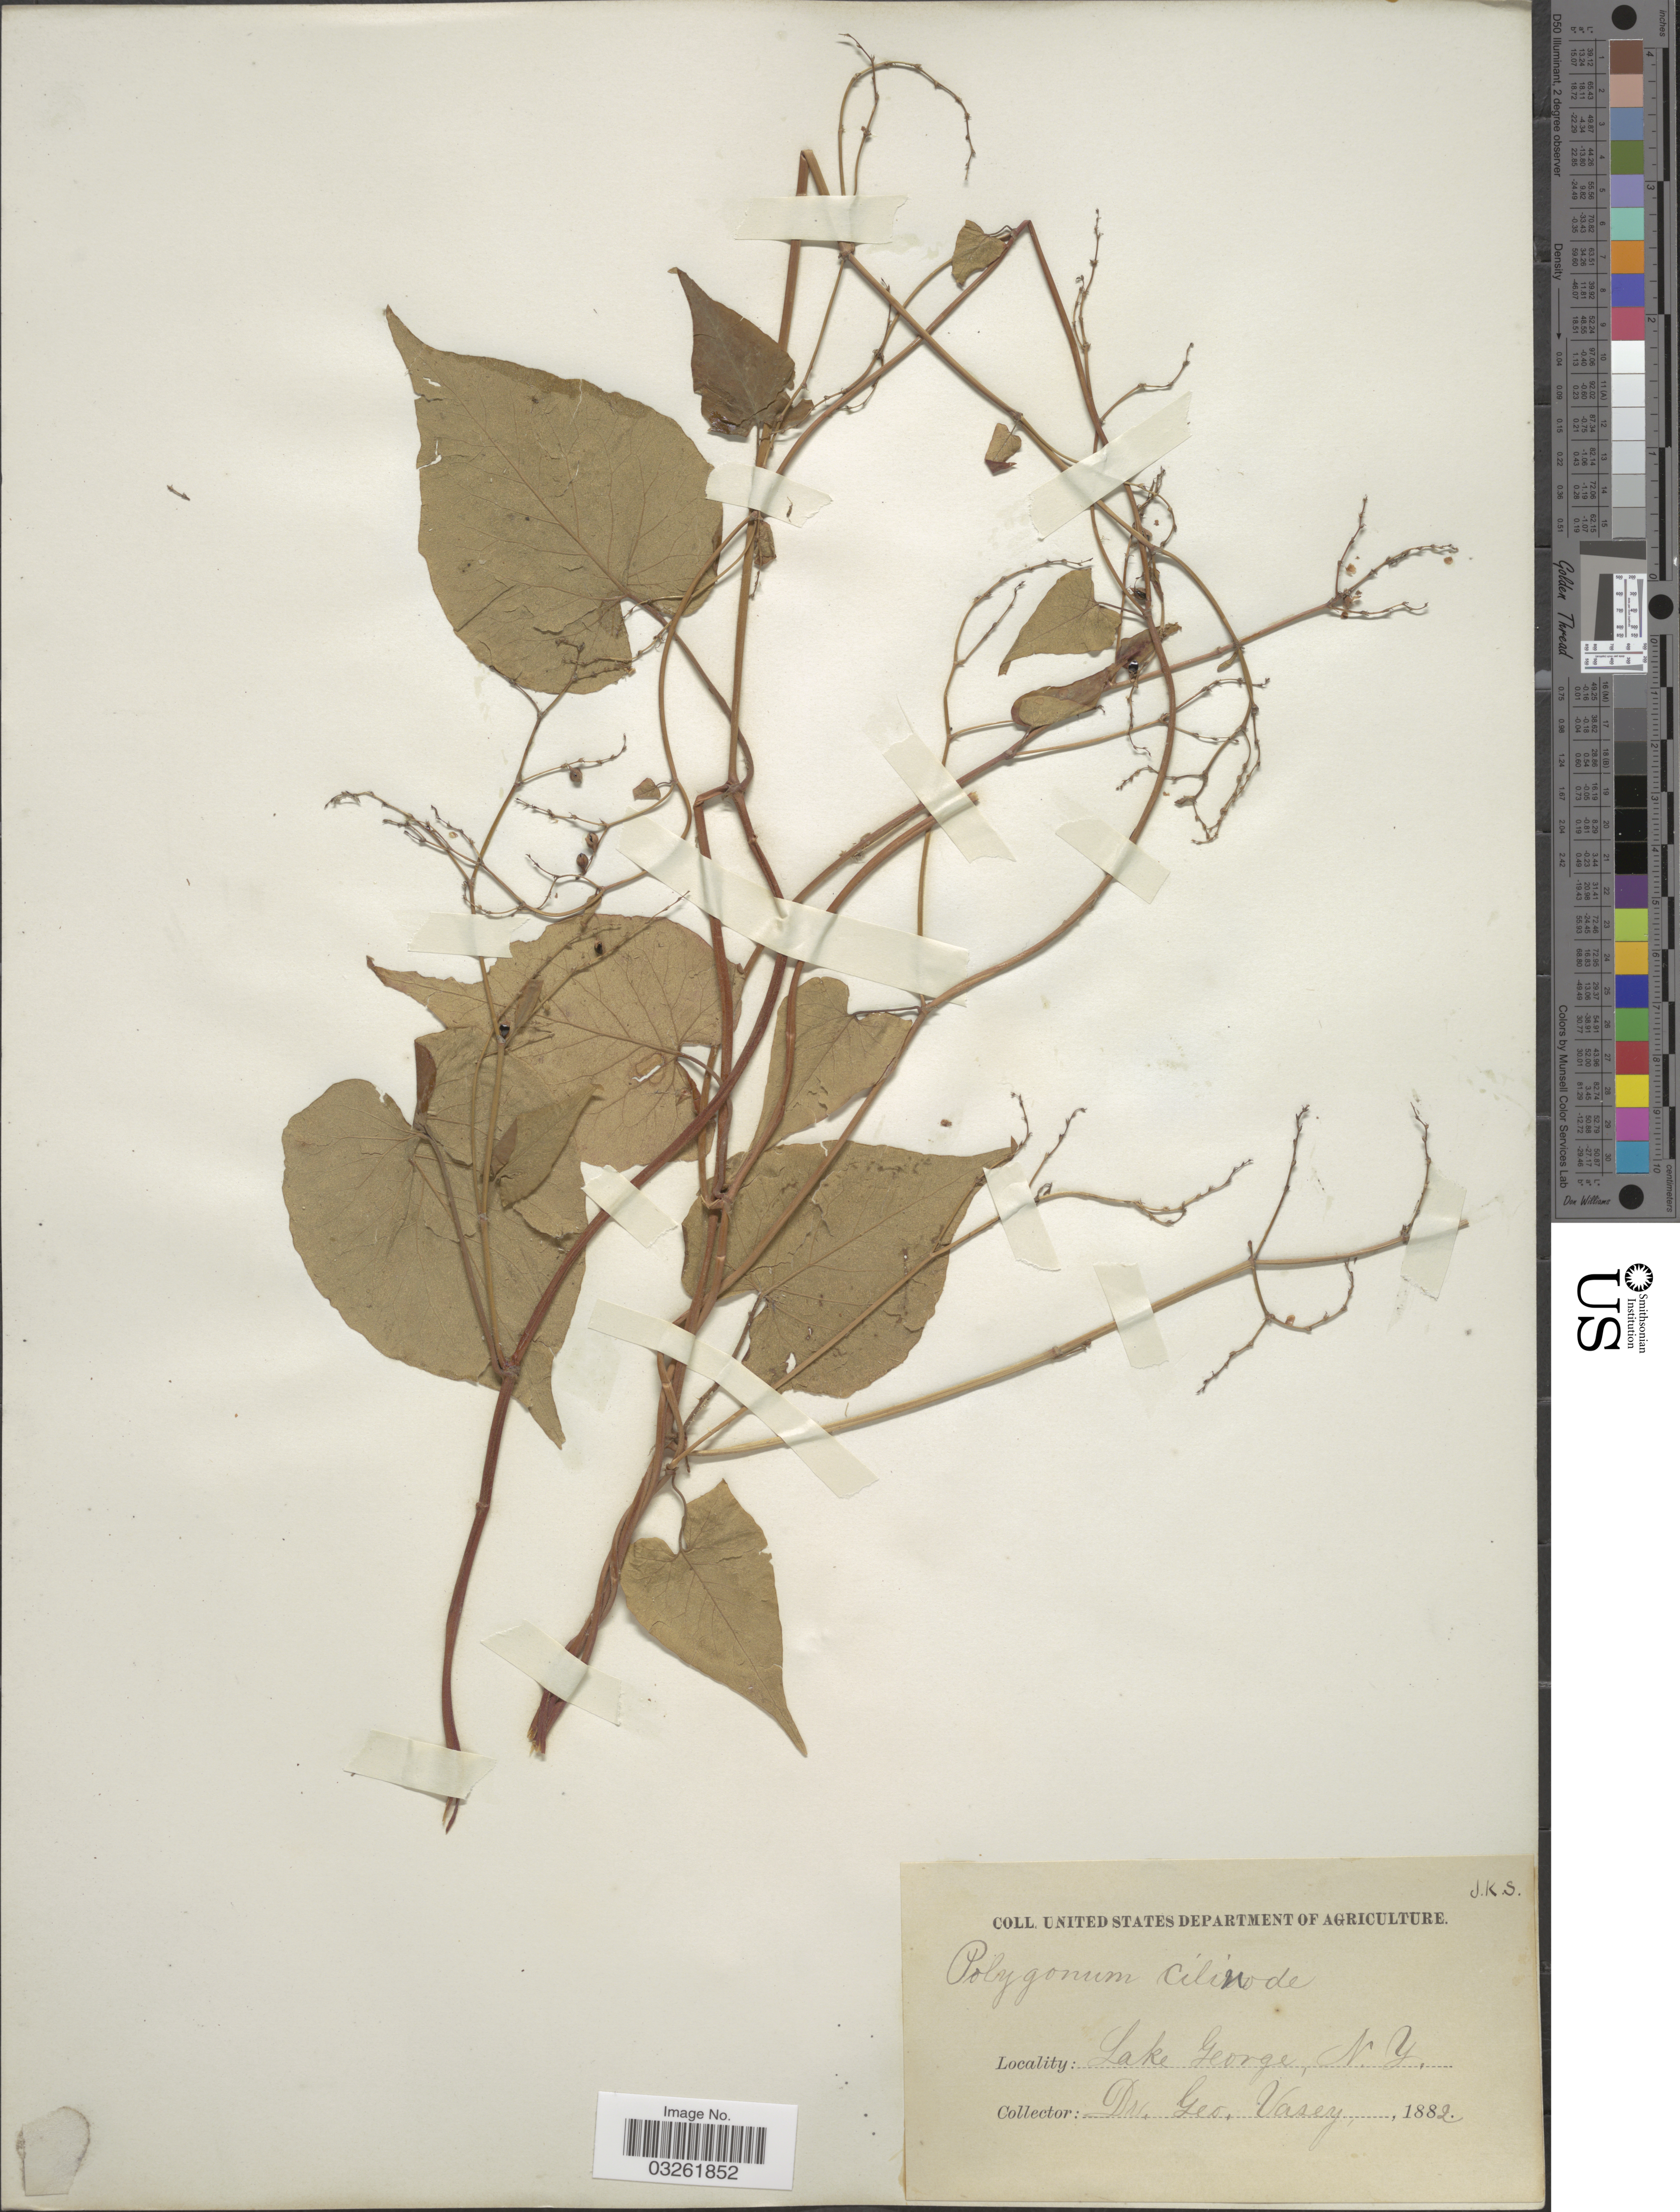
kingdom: Plantae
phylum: Tracheophyta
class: Magnoliopsida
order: Caryophyllales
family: Polygonaceae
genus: Fallopia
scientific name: Fallopia cilinodis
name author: (Michx.) Holub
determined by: Strong, M. T., (US), Smithsonian Institution - National Museum of Natural History (UNITED STATES)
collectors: G. Vasey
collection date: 1882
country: United States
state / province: New York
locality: Lake George.